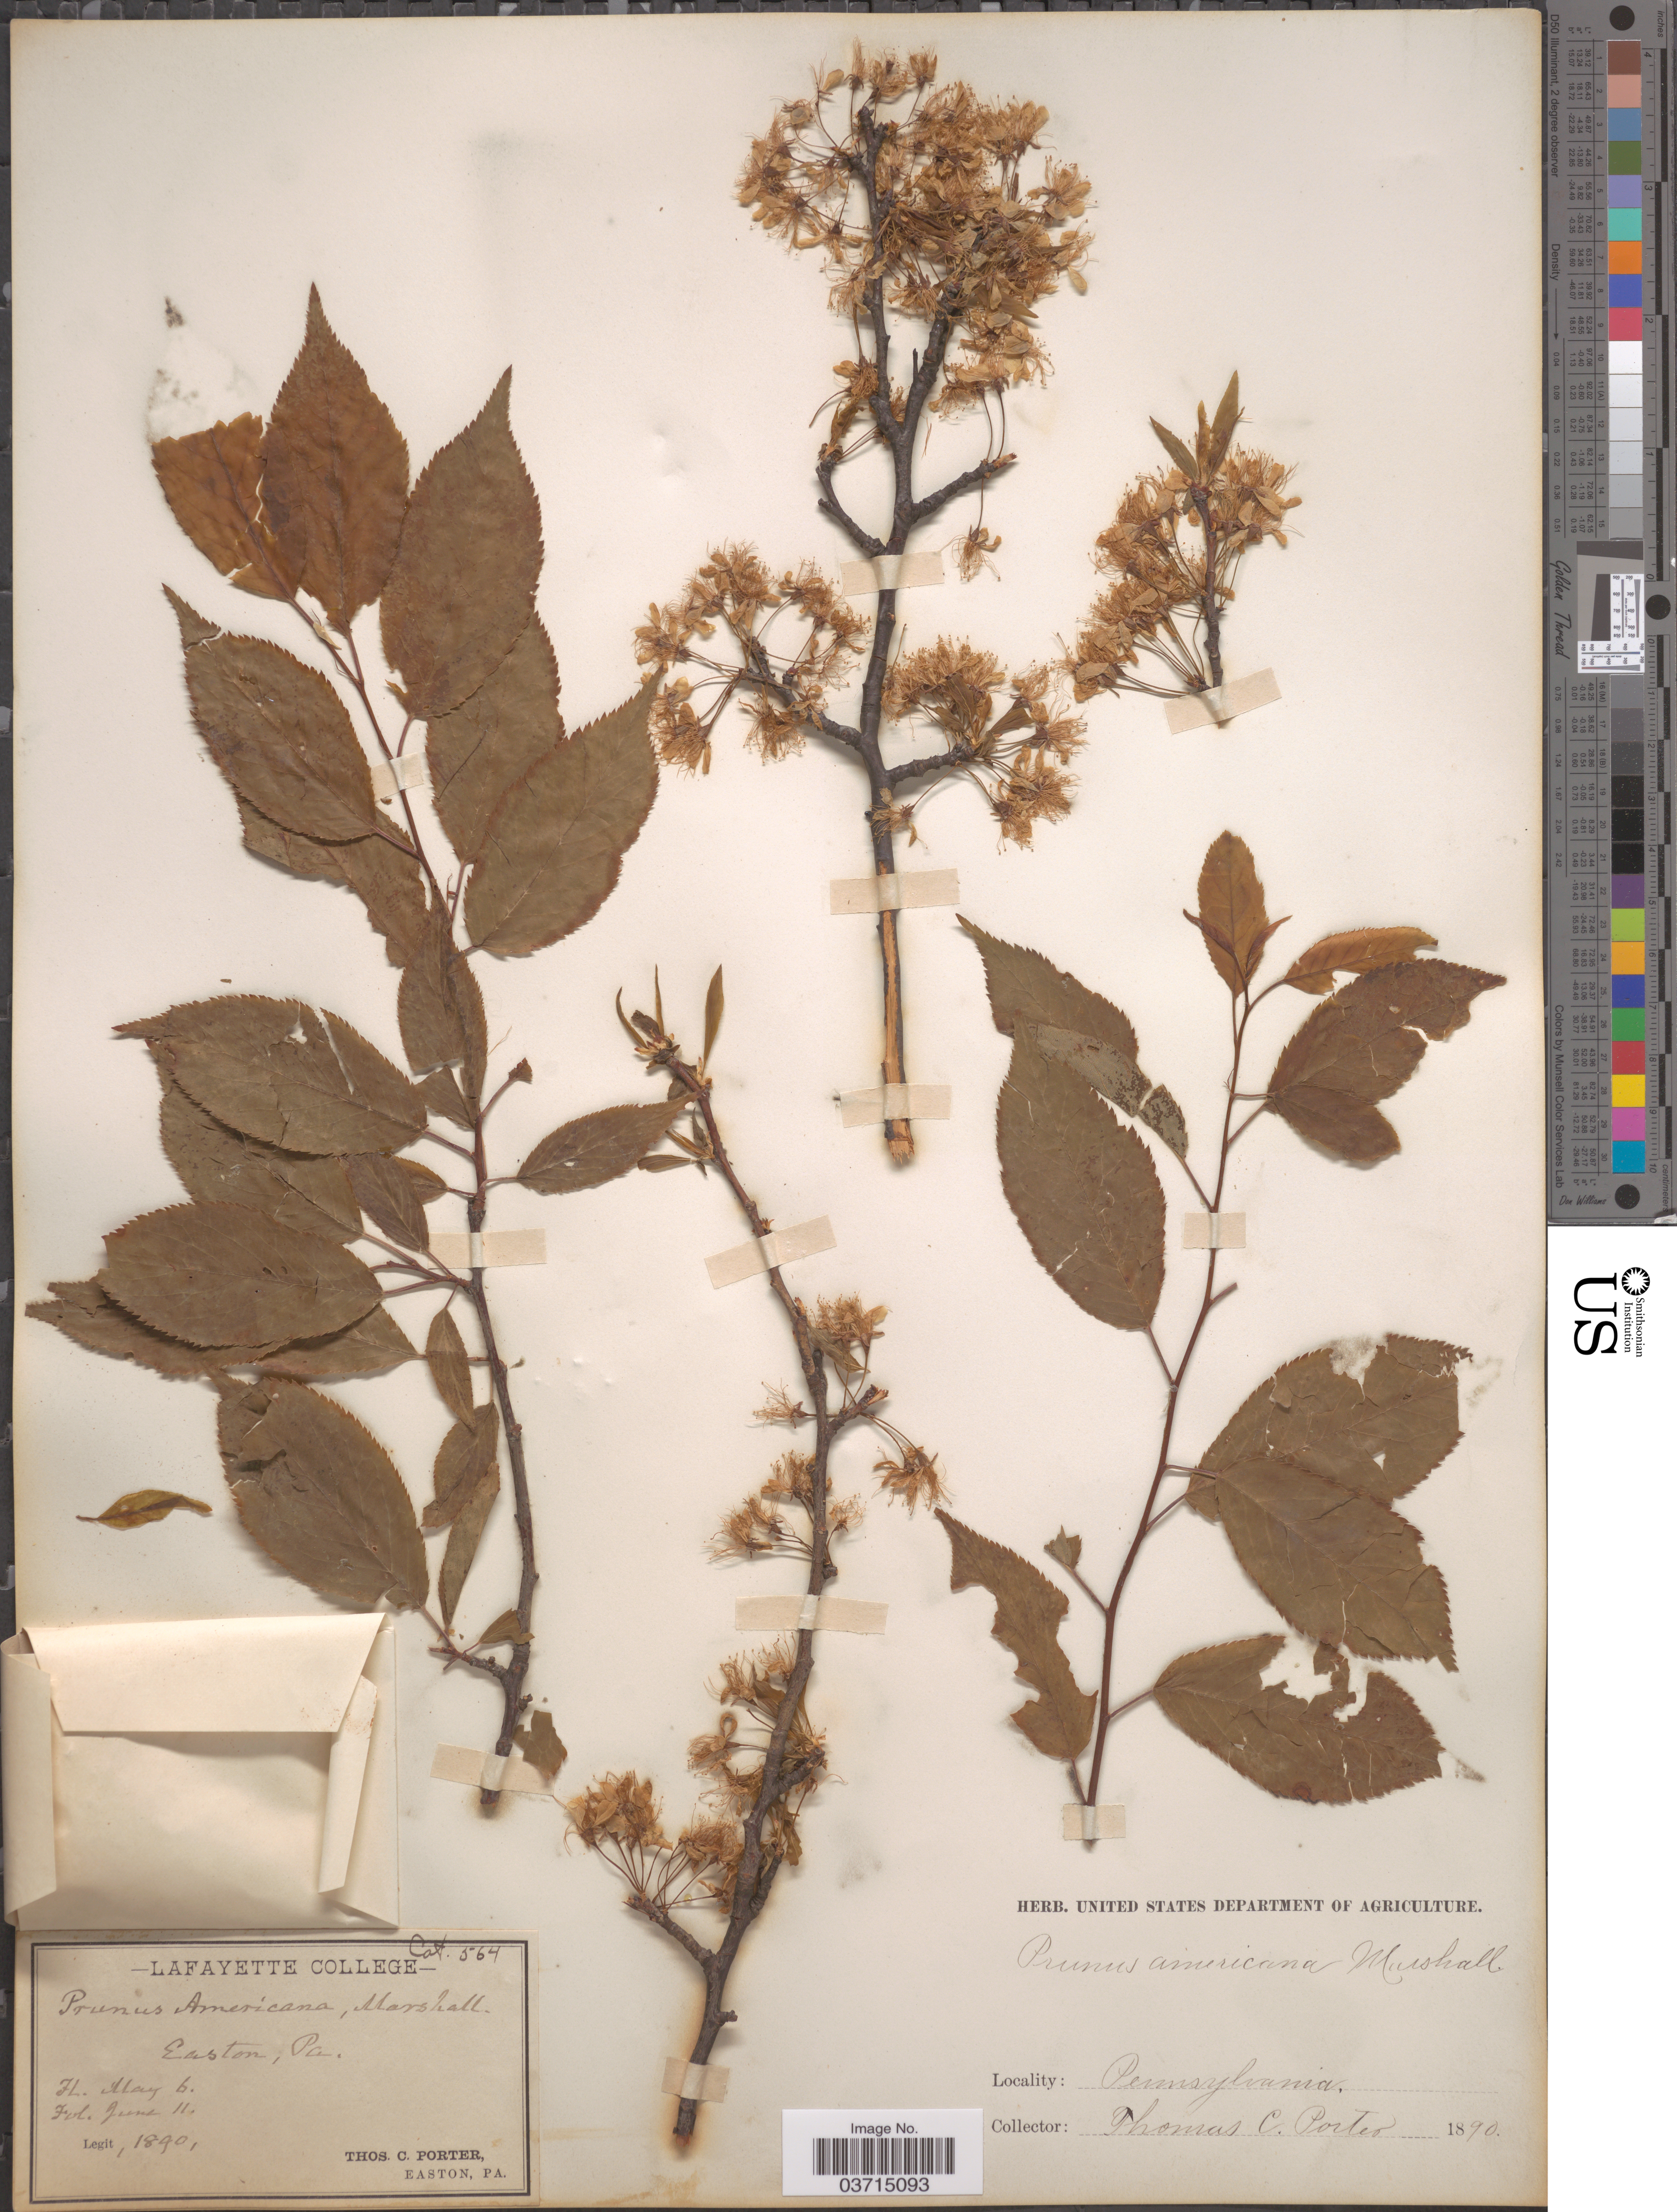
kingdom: Plantae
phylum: Tracheophyta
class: Magnoliopsida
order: Rosales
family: Rosaceae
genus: Prunus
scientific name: Prunus americana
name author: Marshall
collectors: T. Porter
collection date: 1890-05-06/1890-06-11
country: United States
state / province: Pennsylvania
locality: Easton.